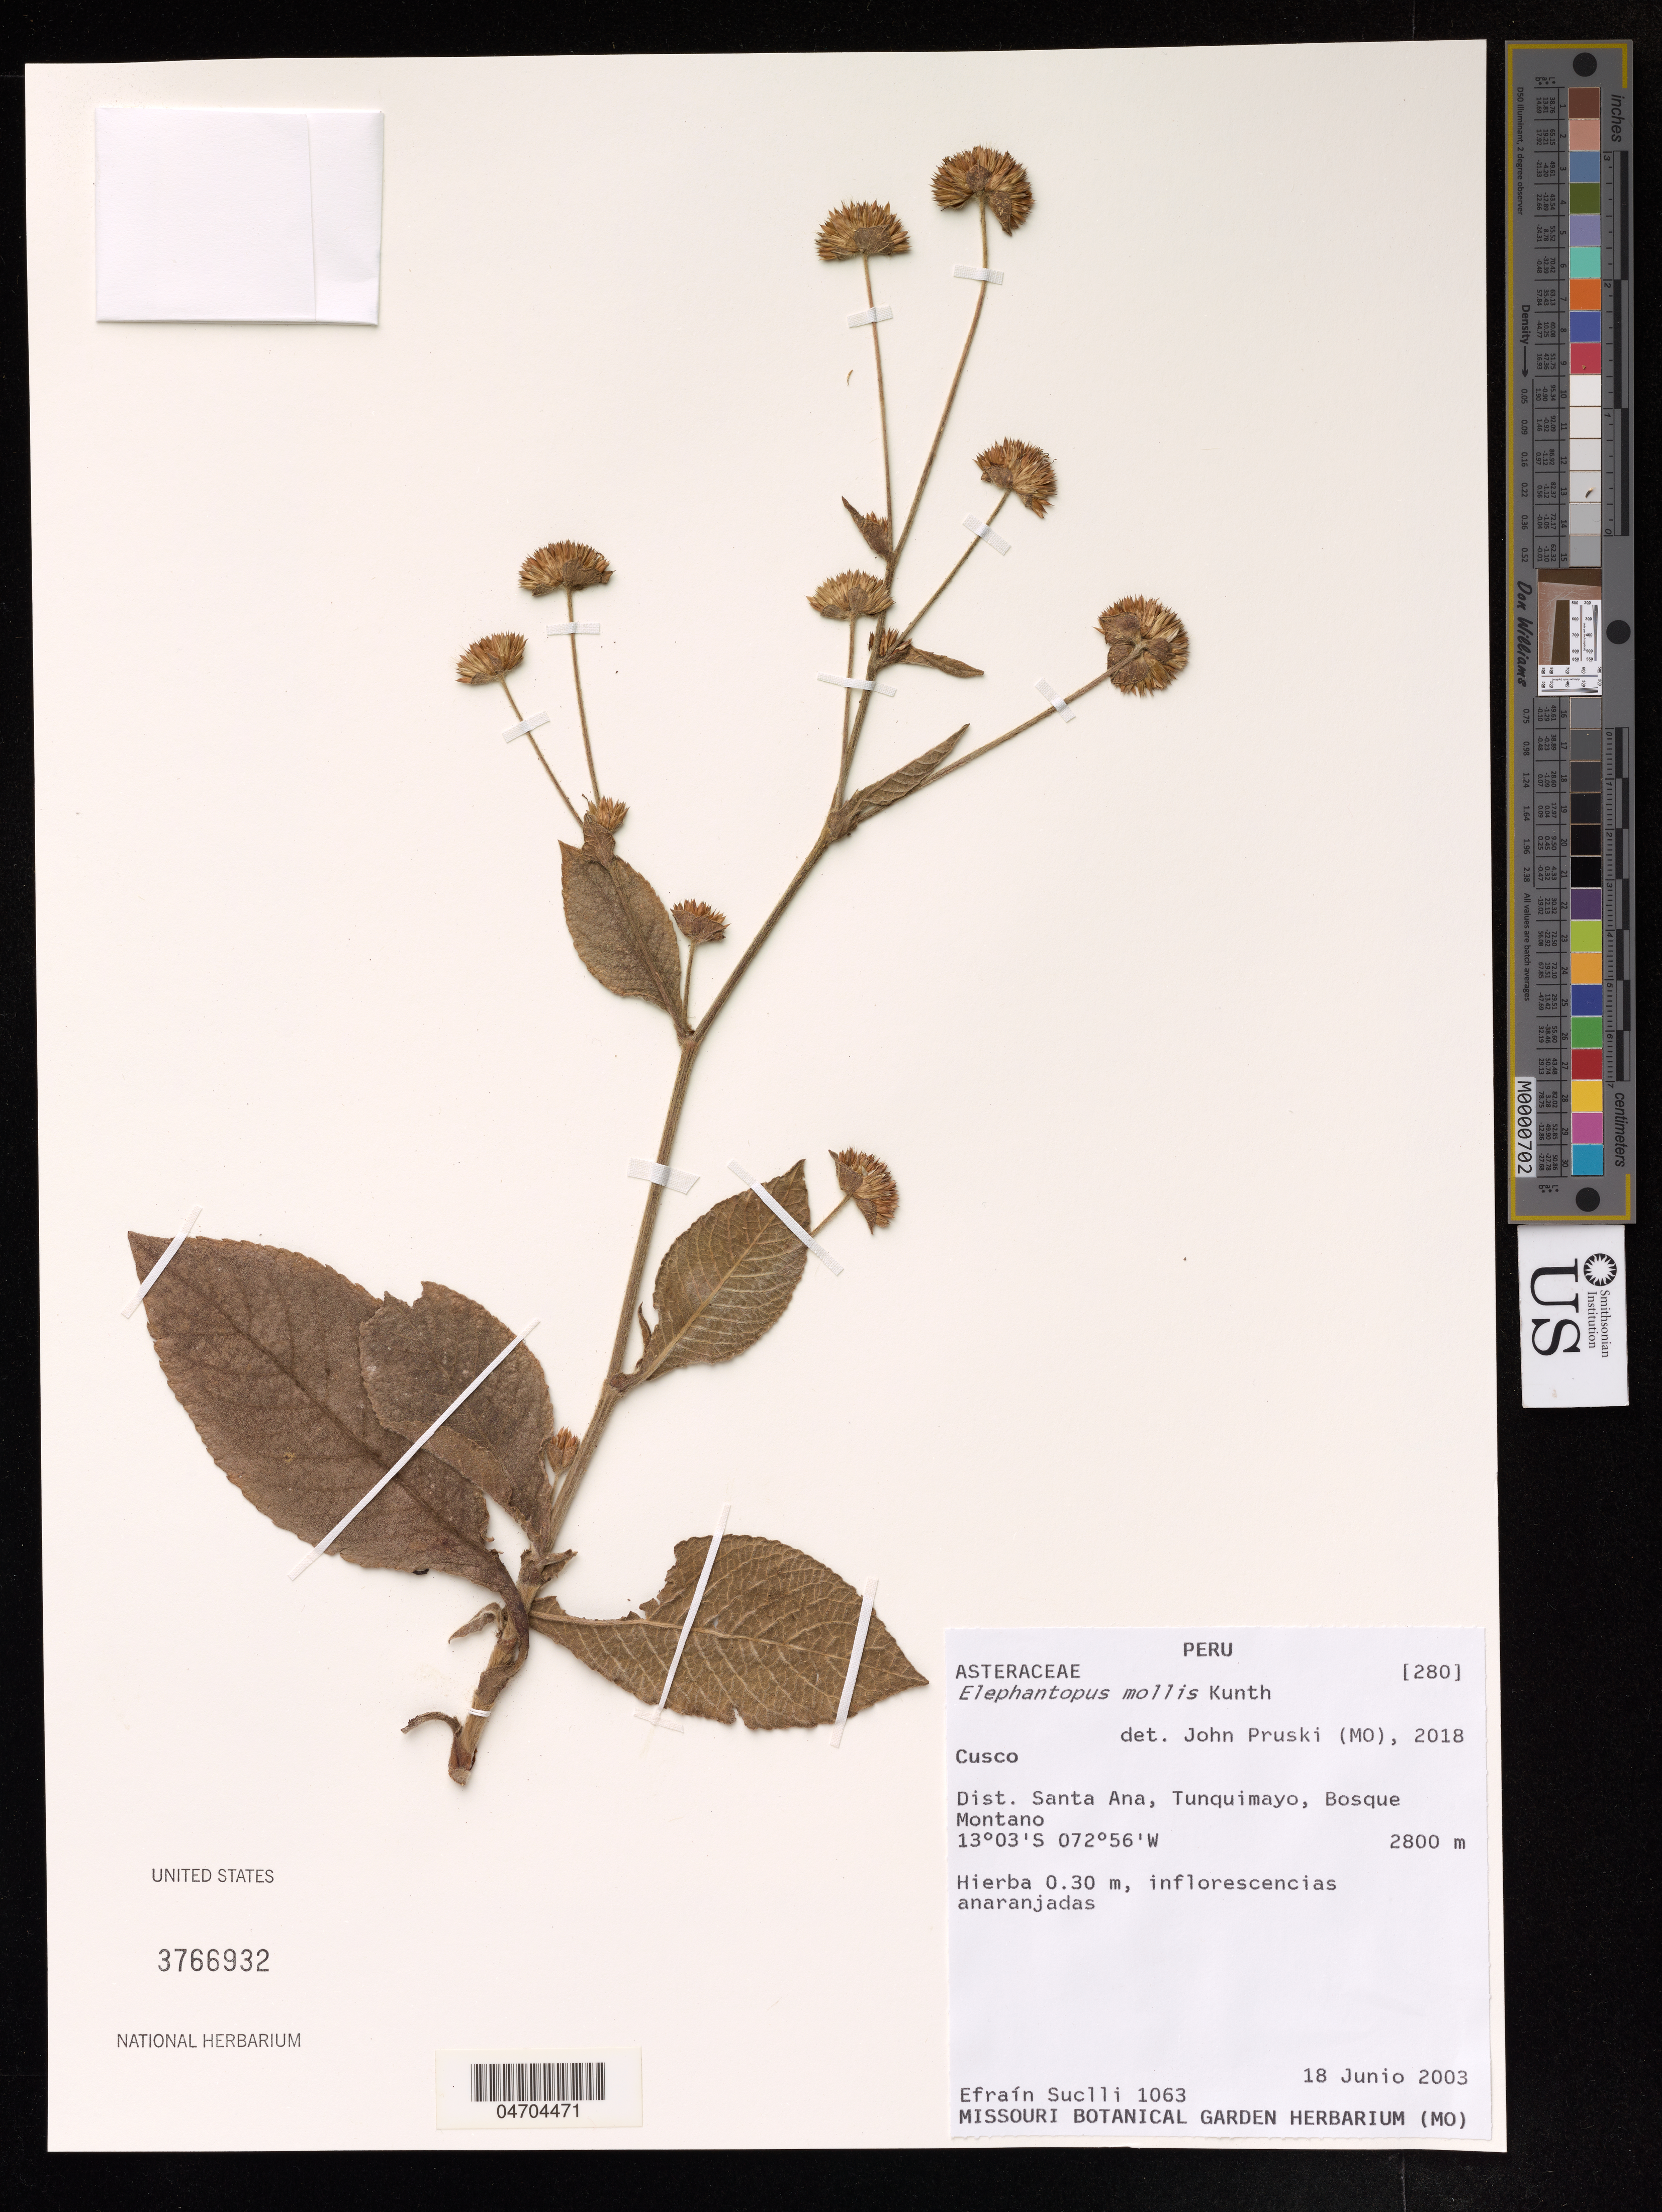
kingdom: Plantae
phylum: Tracheophyta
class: Magnoliopsida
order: Asterales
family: Asteraceae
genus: Elephantopus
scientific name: Elephantopus mollis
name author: Kunth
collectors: E. Suclli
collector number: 1063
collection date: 2003-06-18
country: Peru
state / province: Cusco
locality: Dist. Santa Ana, Tunquimayo, Bosque Montano.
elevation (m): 2800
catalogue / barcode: US 3766932